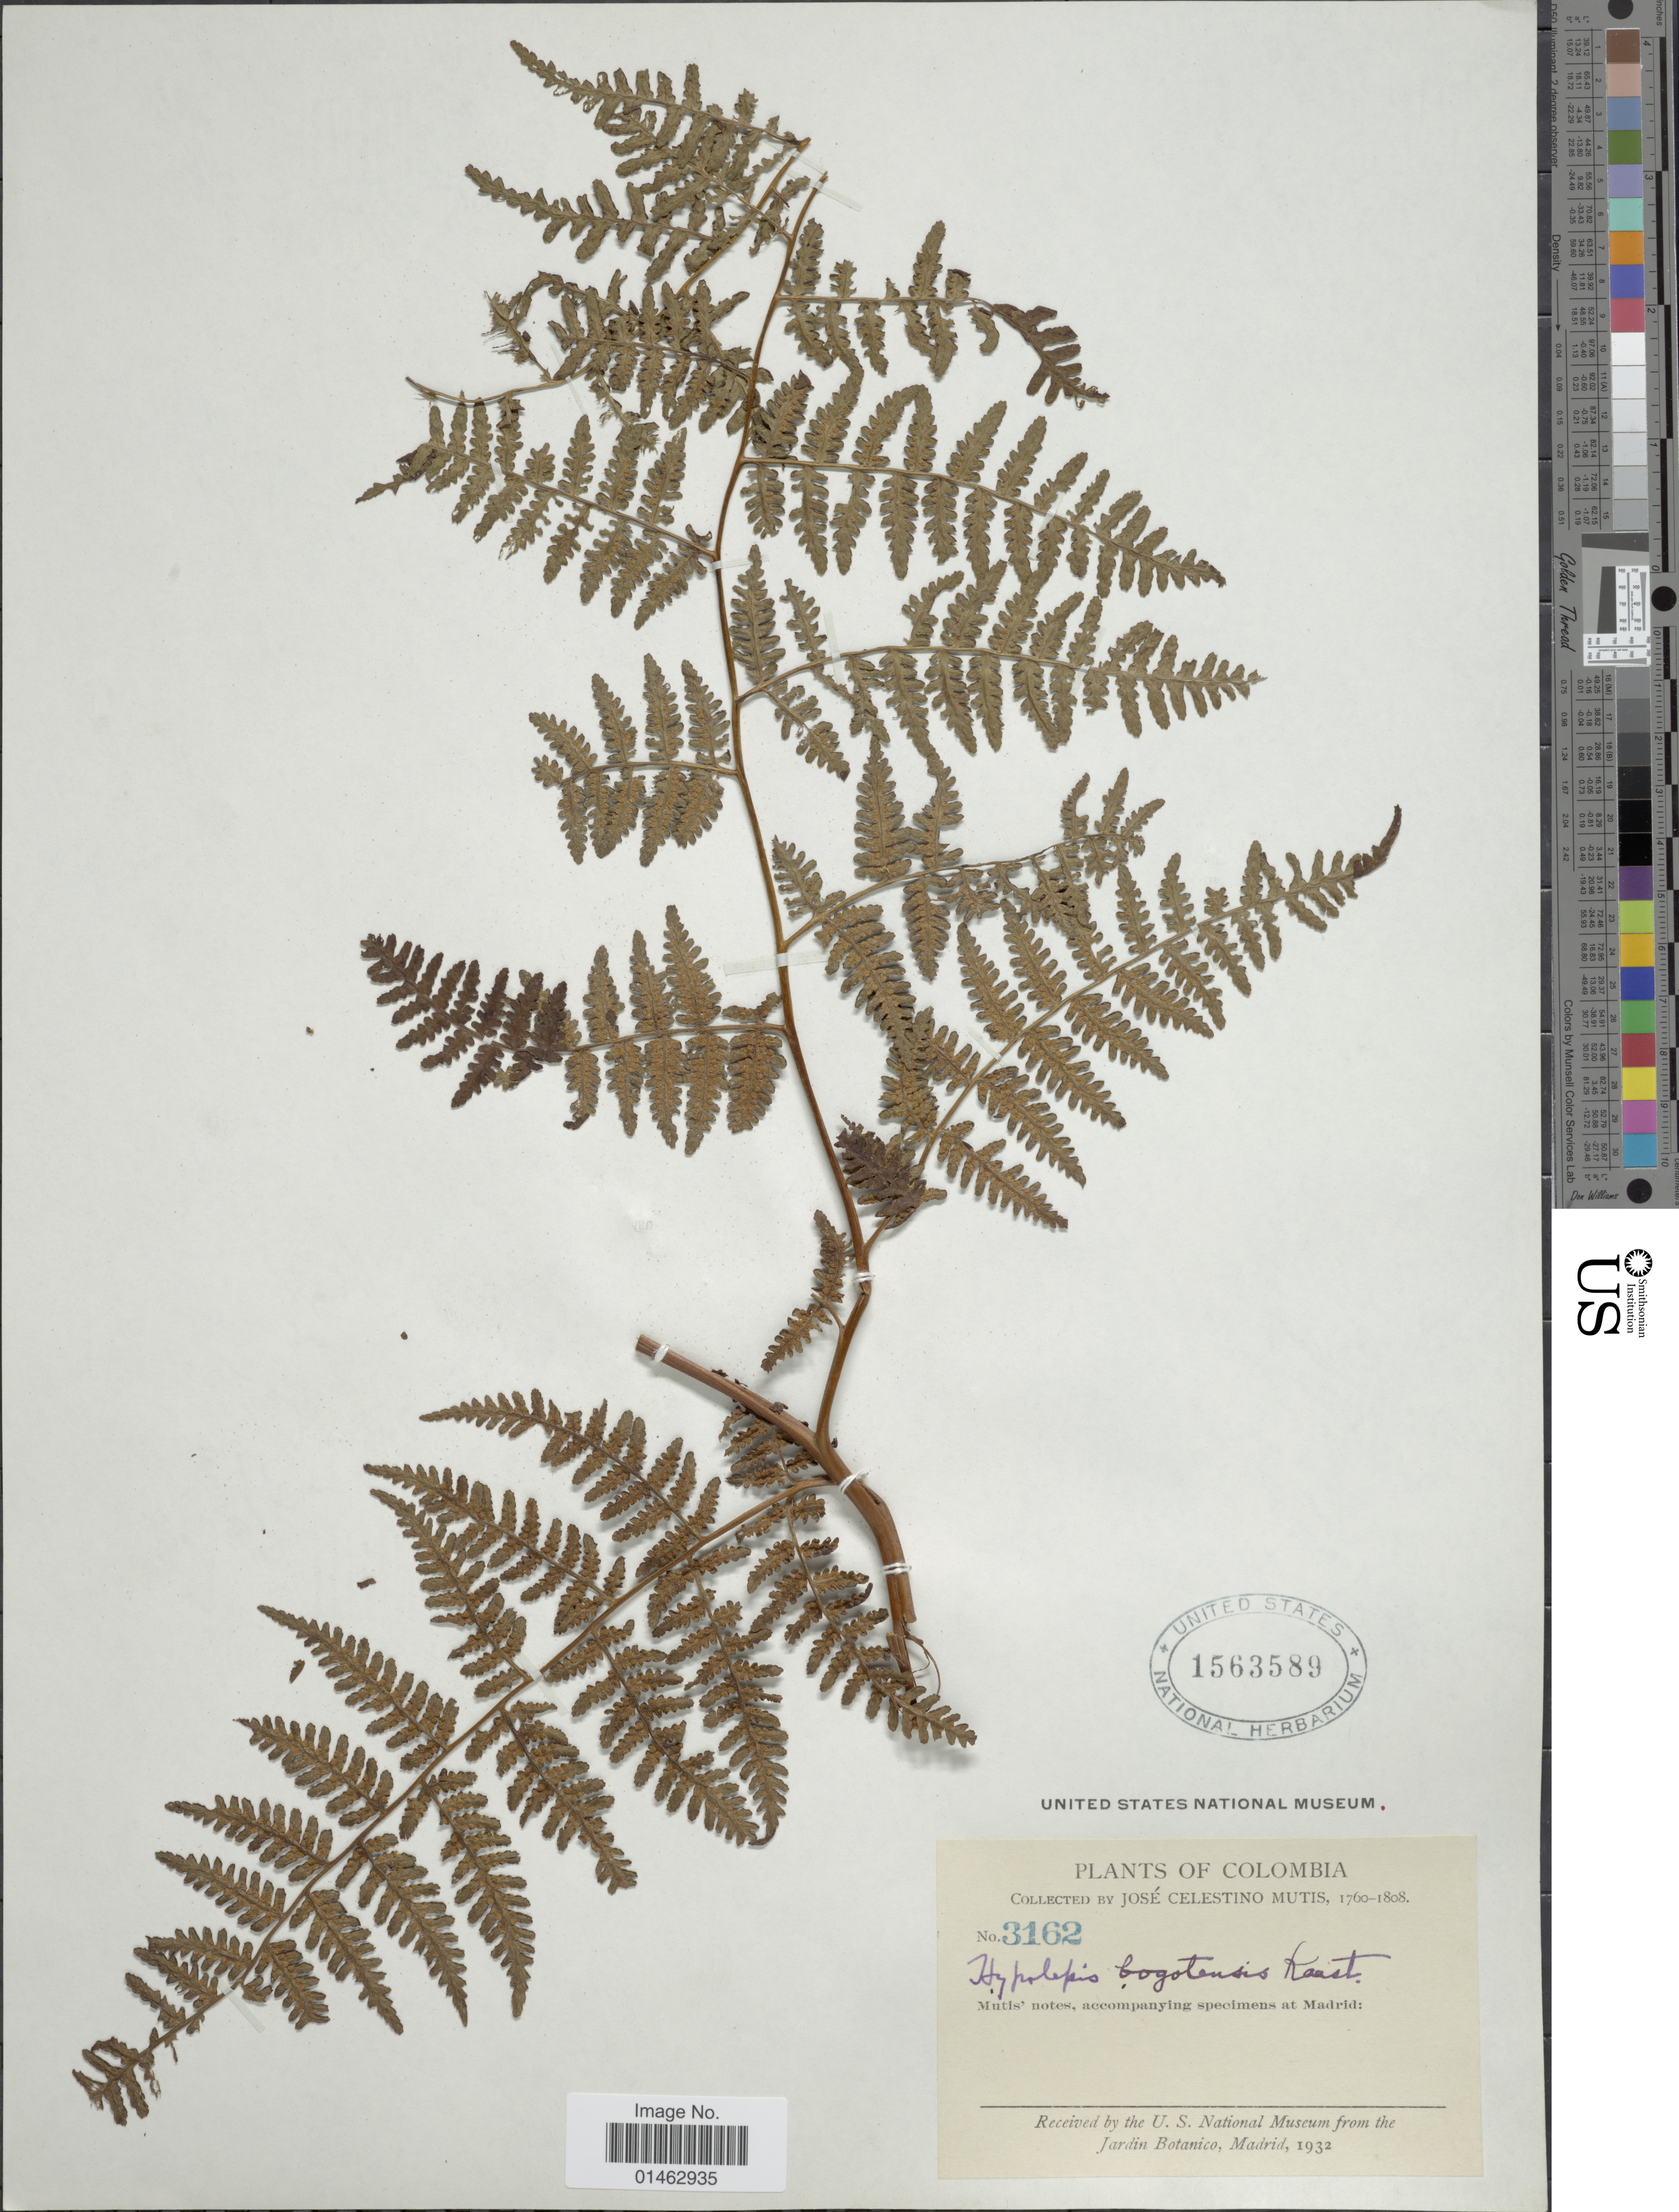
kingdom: Plantae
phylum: Tracheophyta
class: Polypodiopsida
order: Polypodiales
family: Dennstaedtiaceae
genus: Hypolepis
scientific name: Hypolepis bogotensis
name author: H. Karst.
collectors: J. C. B. Mutis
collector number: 3162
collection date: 1760/1808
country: Colombia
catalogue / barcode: US 1563589